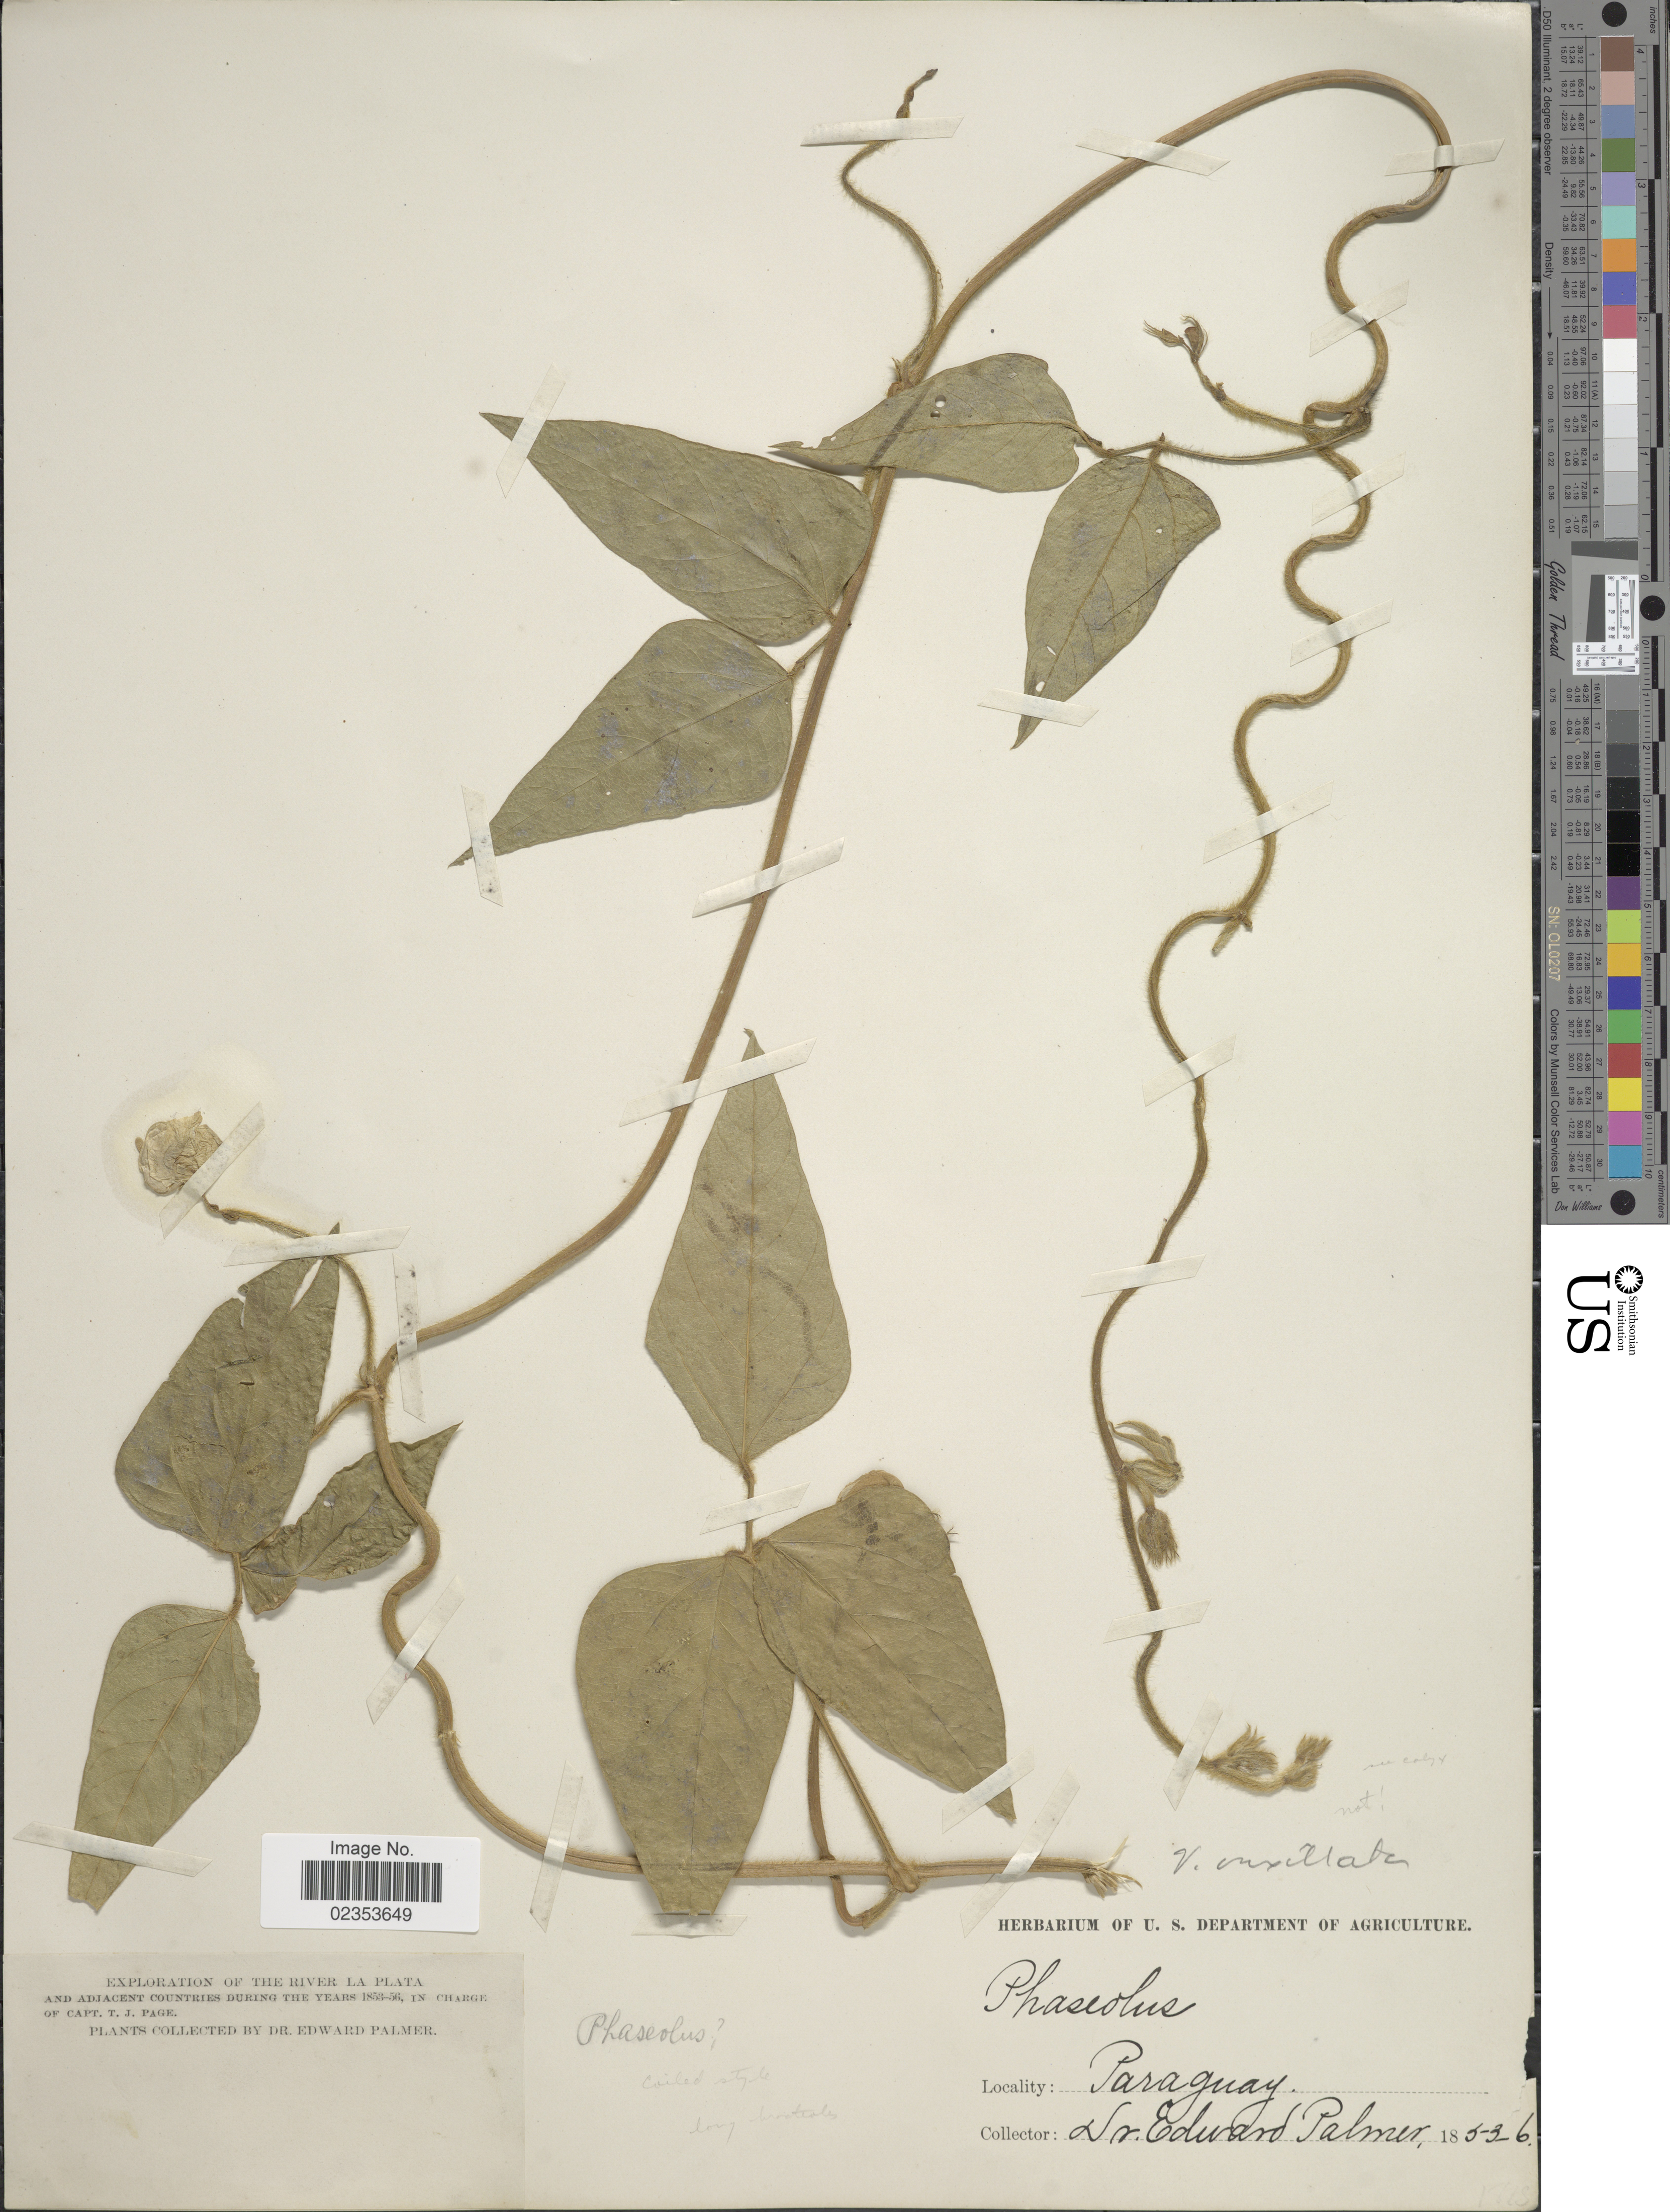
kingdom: Plantae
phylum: Tracheophyta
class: Magnoliopsida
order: Fabales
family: Fabaceae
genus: Vigna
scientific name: Vigna longifolia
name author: (Benth.) Verdc.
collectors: E. Palmer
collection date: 1853/1856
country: Paraguay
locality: River La Plata and adjacent countries